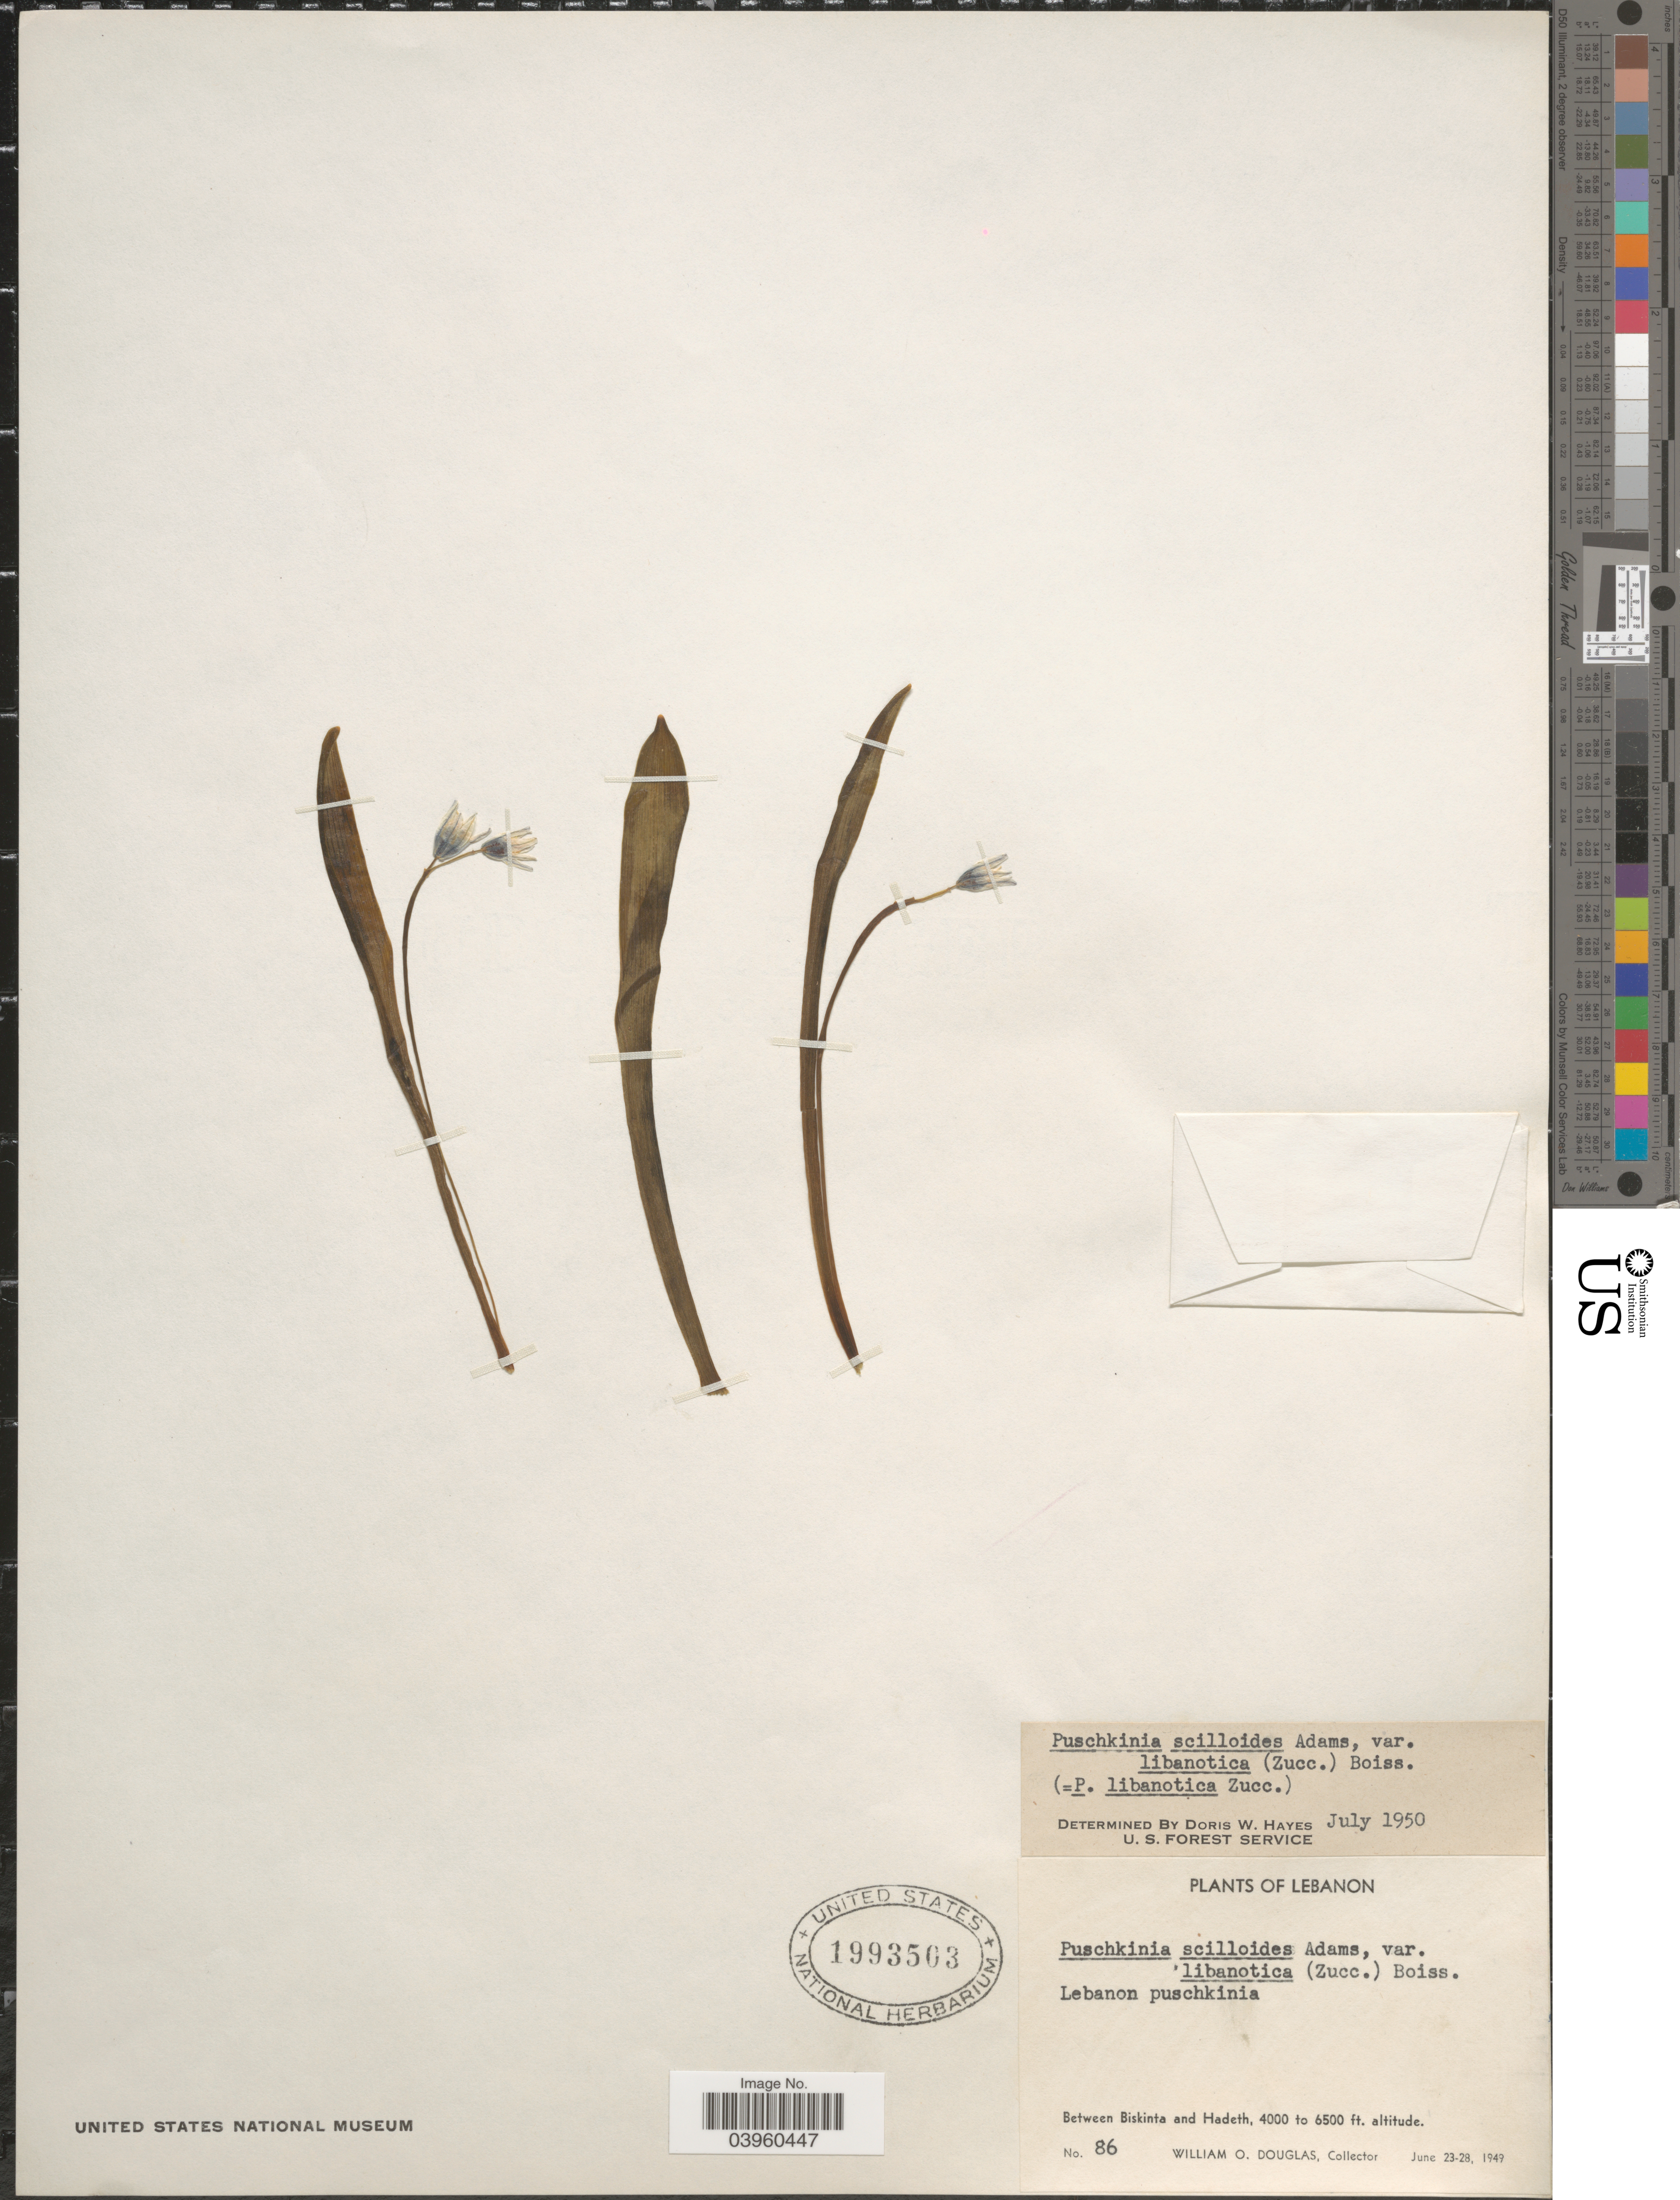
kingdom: Plantae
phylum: Tracheophyta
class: Liliopsida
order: Asparagales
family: Asparagaceae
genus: Puschkinia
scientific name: Puschkinia scilloides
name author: Adams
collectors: W. Douglas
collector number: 86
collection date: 1949-06-23/1949-06-28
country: Lebanon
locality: Between Biskinta and Hadeth.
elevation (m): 1219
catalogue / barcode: US 1993503